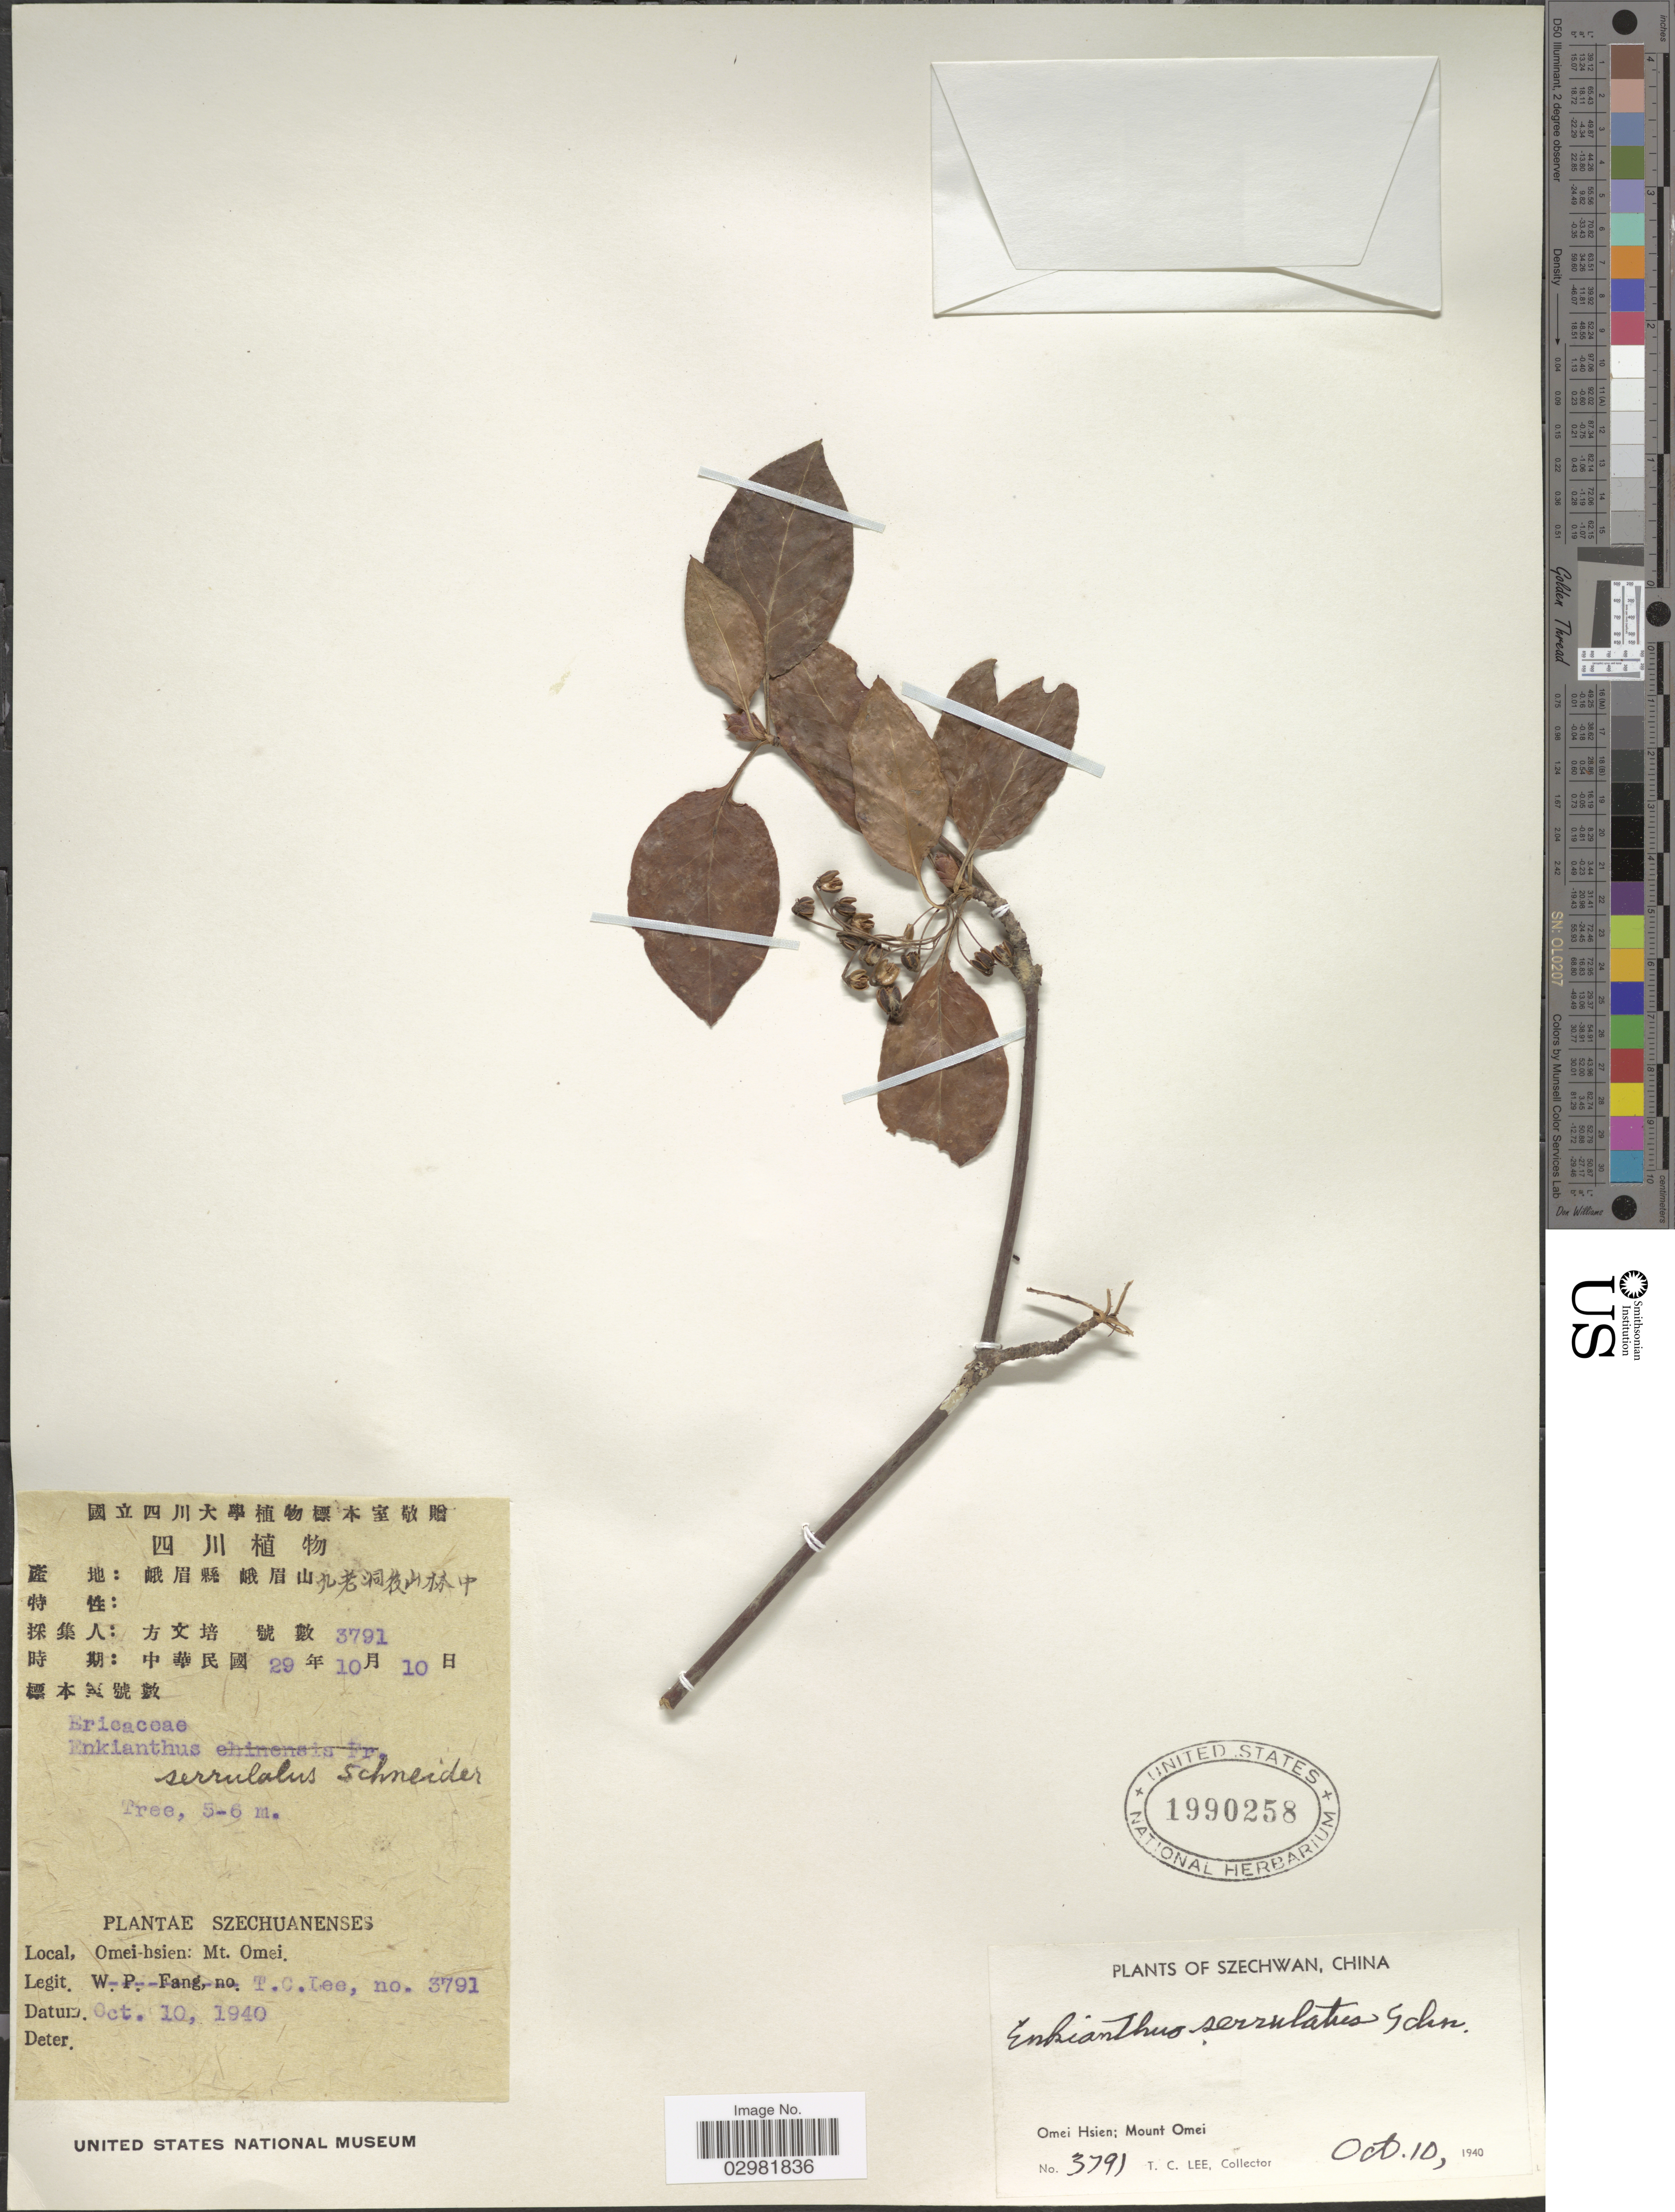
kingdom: Plantae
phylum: Tracheophyta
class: Magnoliopsida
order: Ericales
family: Ericaceae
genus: Enkianthus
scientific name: Enkianthus serrulatus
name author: (E.H. Wilson) C.K. Schneid.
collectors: T. Lee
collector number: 3791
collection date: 1940-10-10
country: China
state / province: Sichuan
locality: Szechwan, Omei Hsien; Mount Omei.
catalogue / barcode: US 1990258